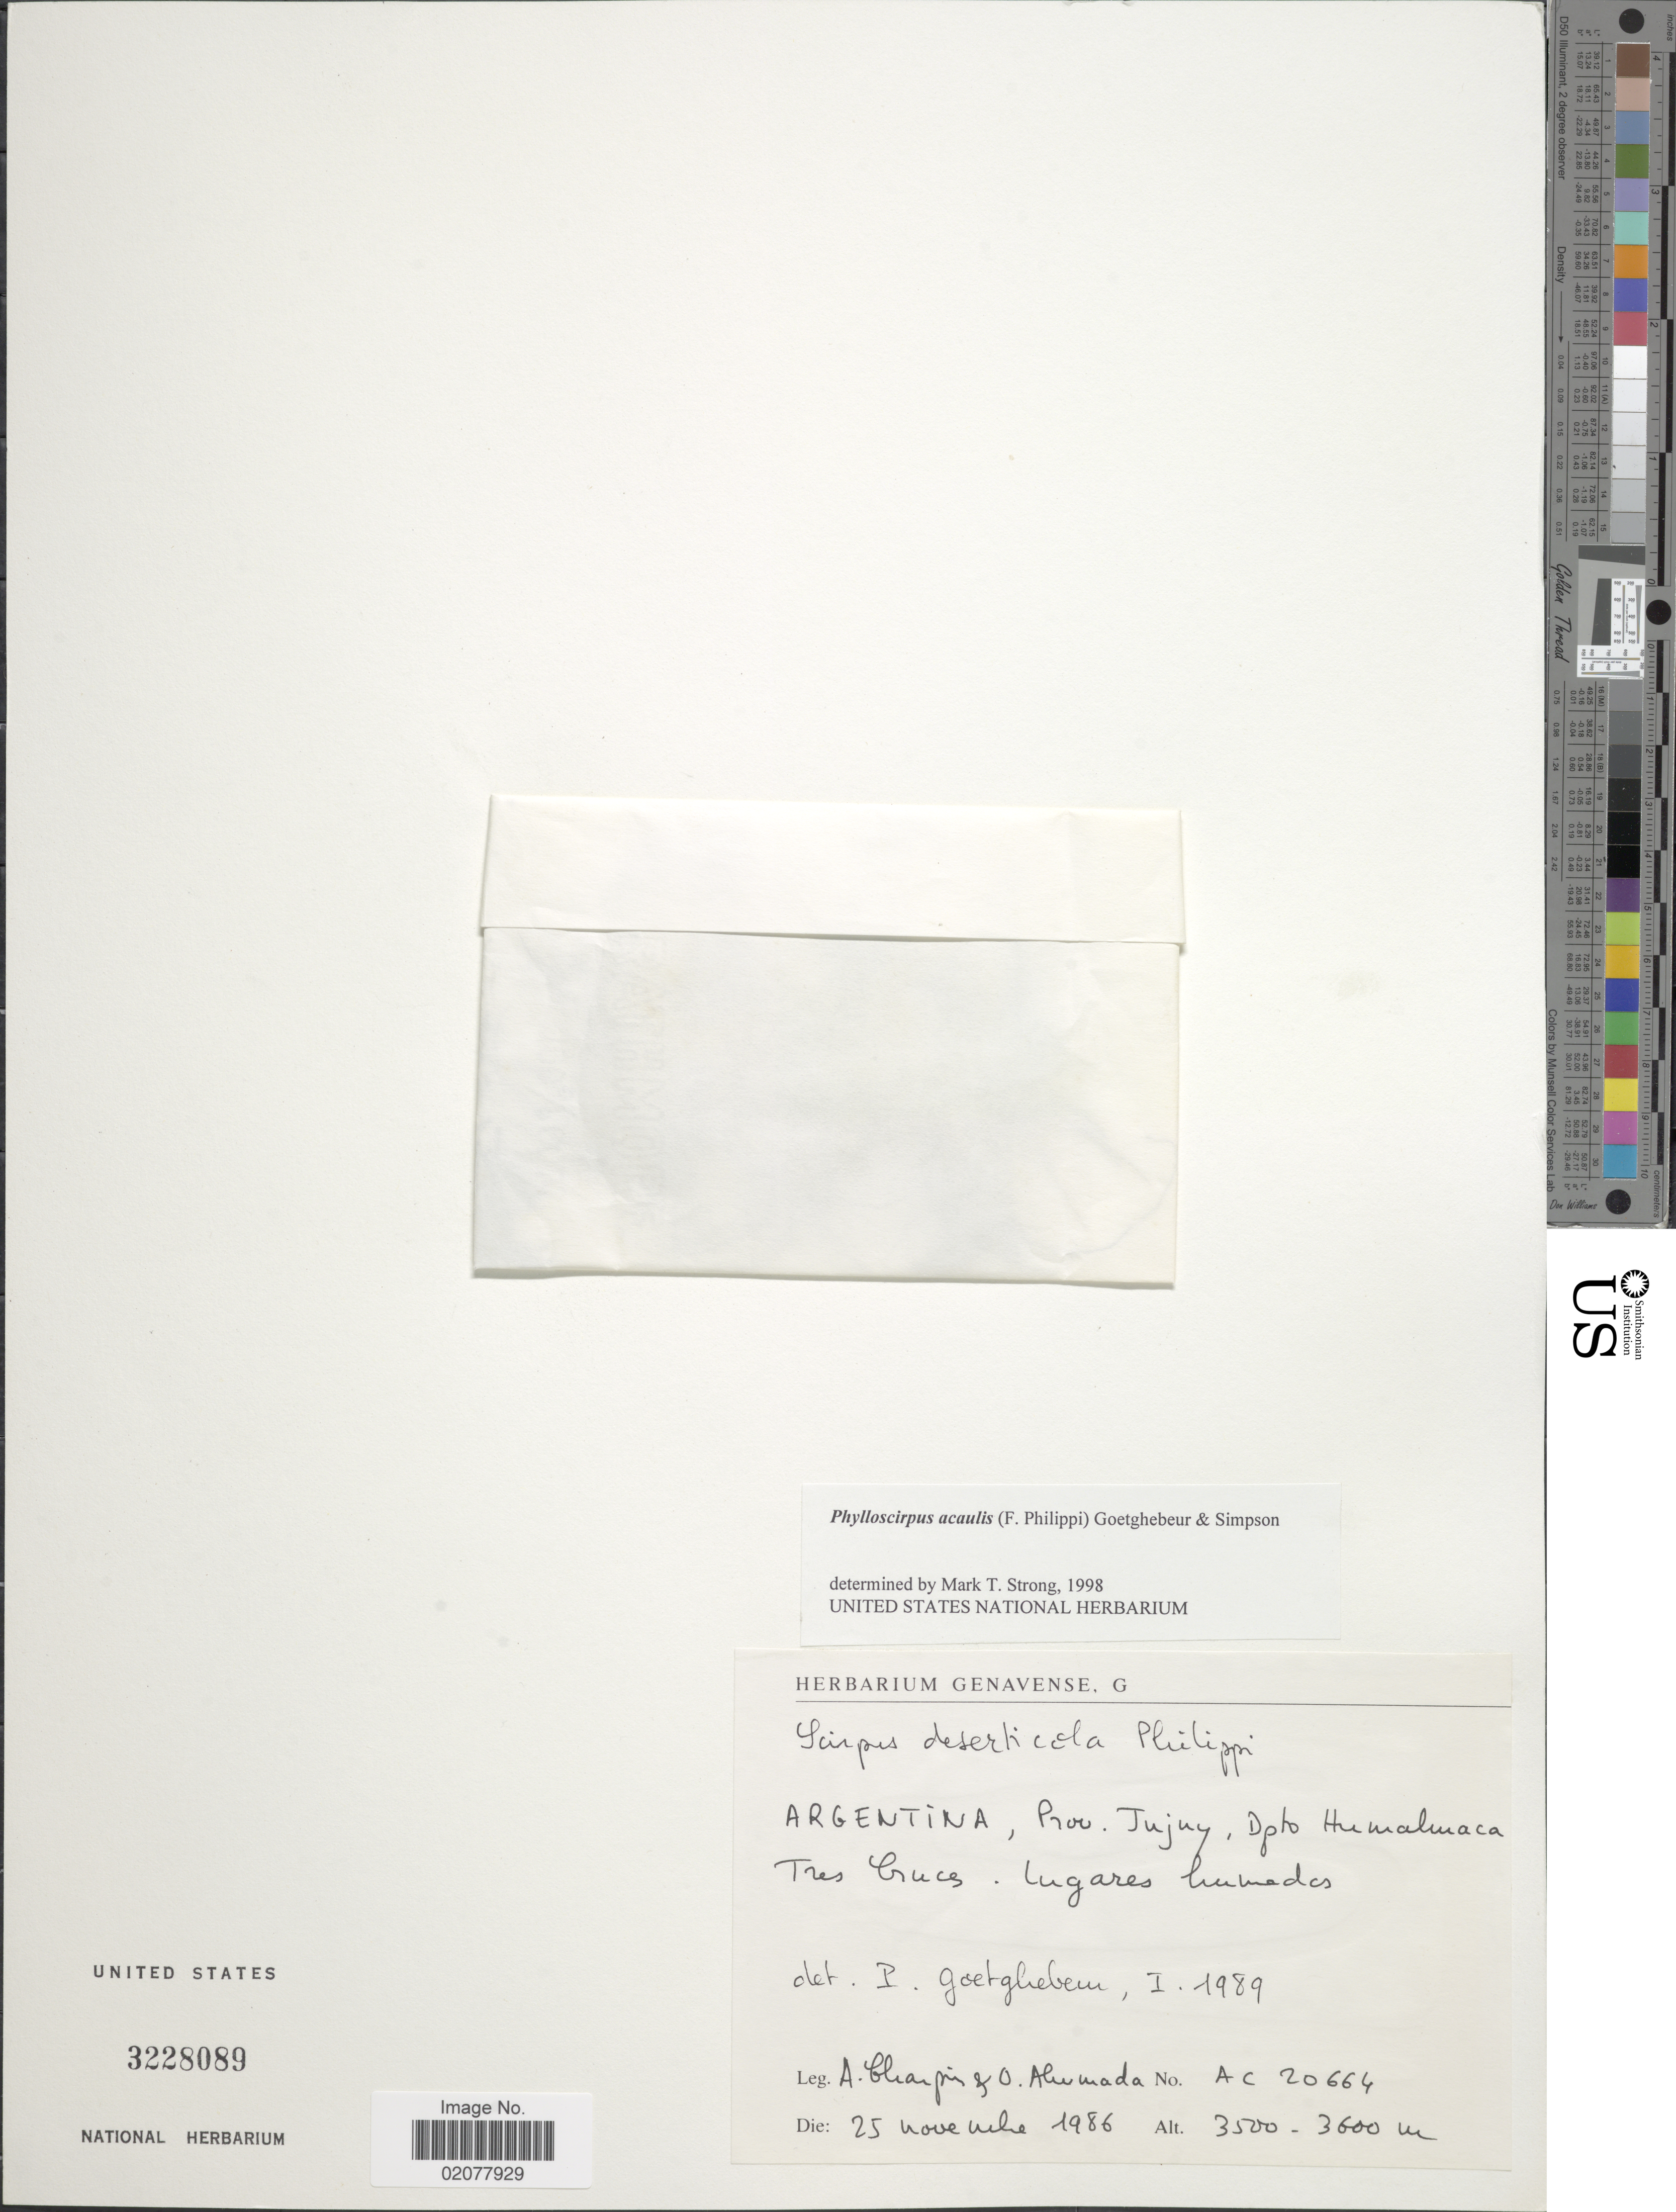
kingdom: Plantae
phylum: Tracheophyta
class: Liliopsida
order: Poales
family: Cyperaceae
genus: Phylloscirpus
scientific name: Phylloscirpus acaulis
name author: (Phil.) Goetgh. & D.A. Simpson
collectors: A. Charpin & O. Alumada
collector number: AC20664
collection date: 1986-11-25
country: Argentina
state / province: Jujuy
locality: Dpto. Humalmaca. Tres Cruces, lugares humedas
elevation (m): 3500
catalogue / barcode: US 3228089